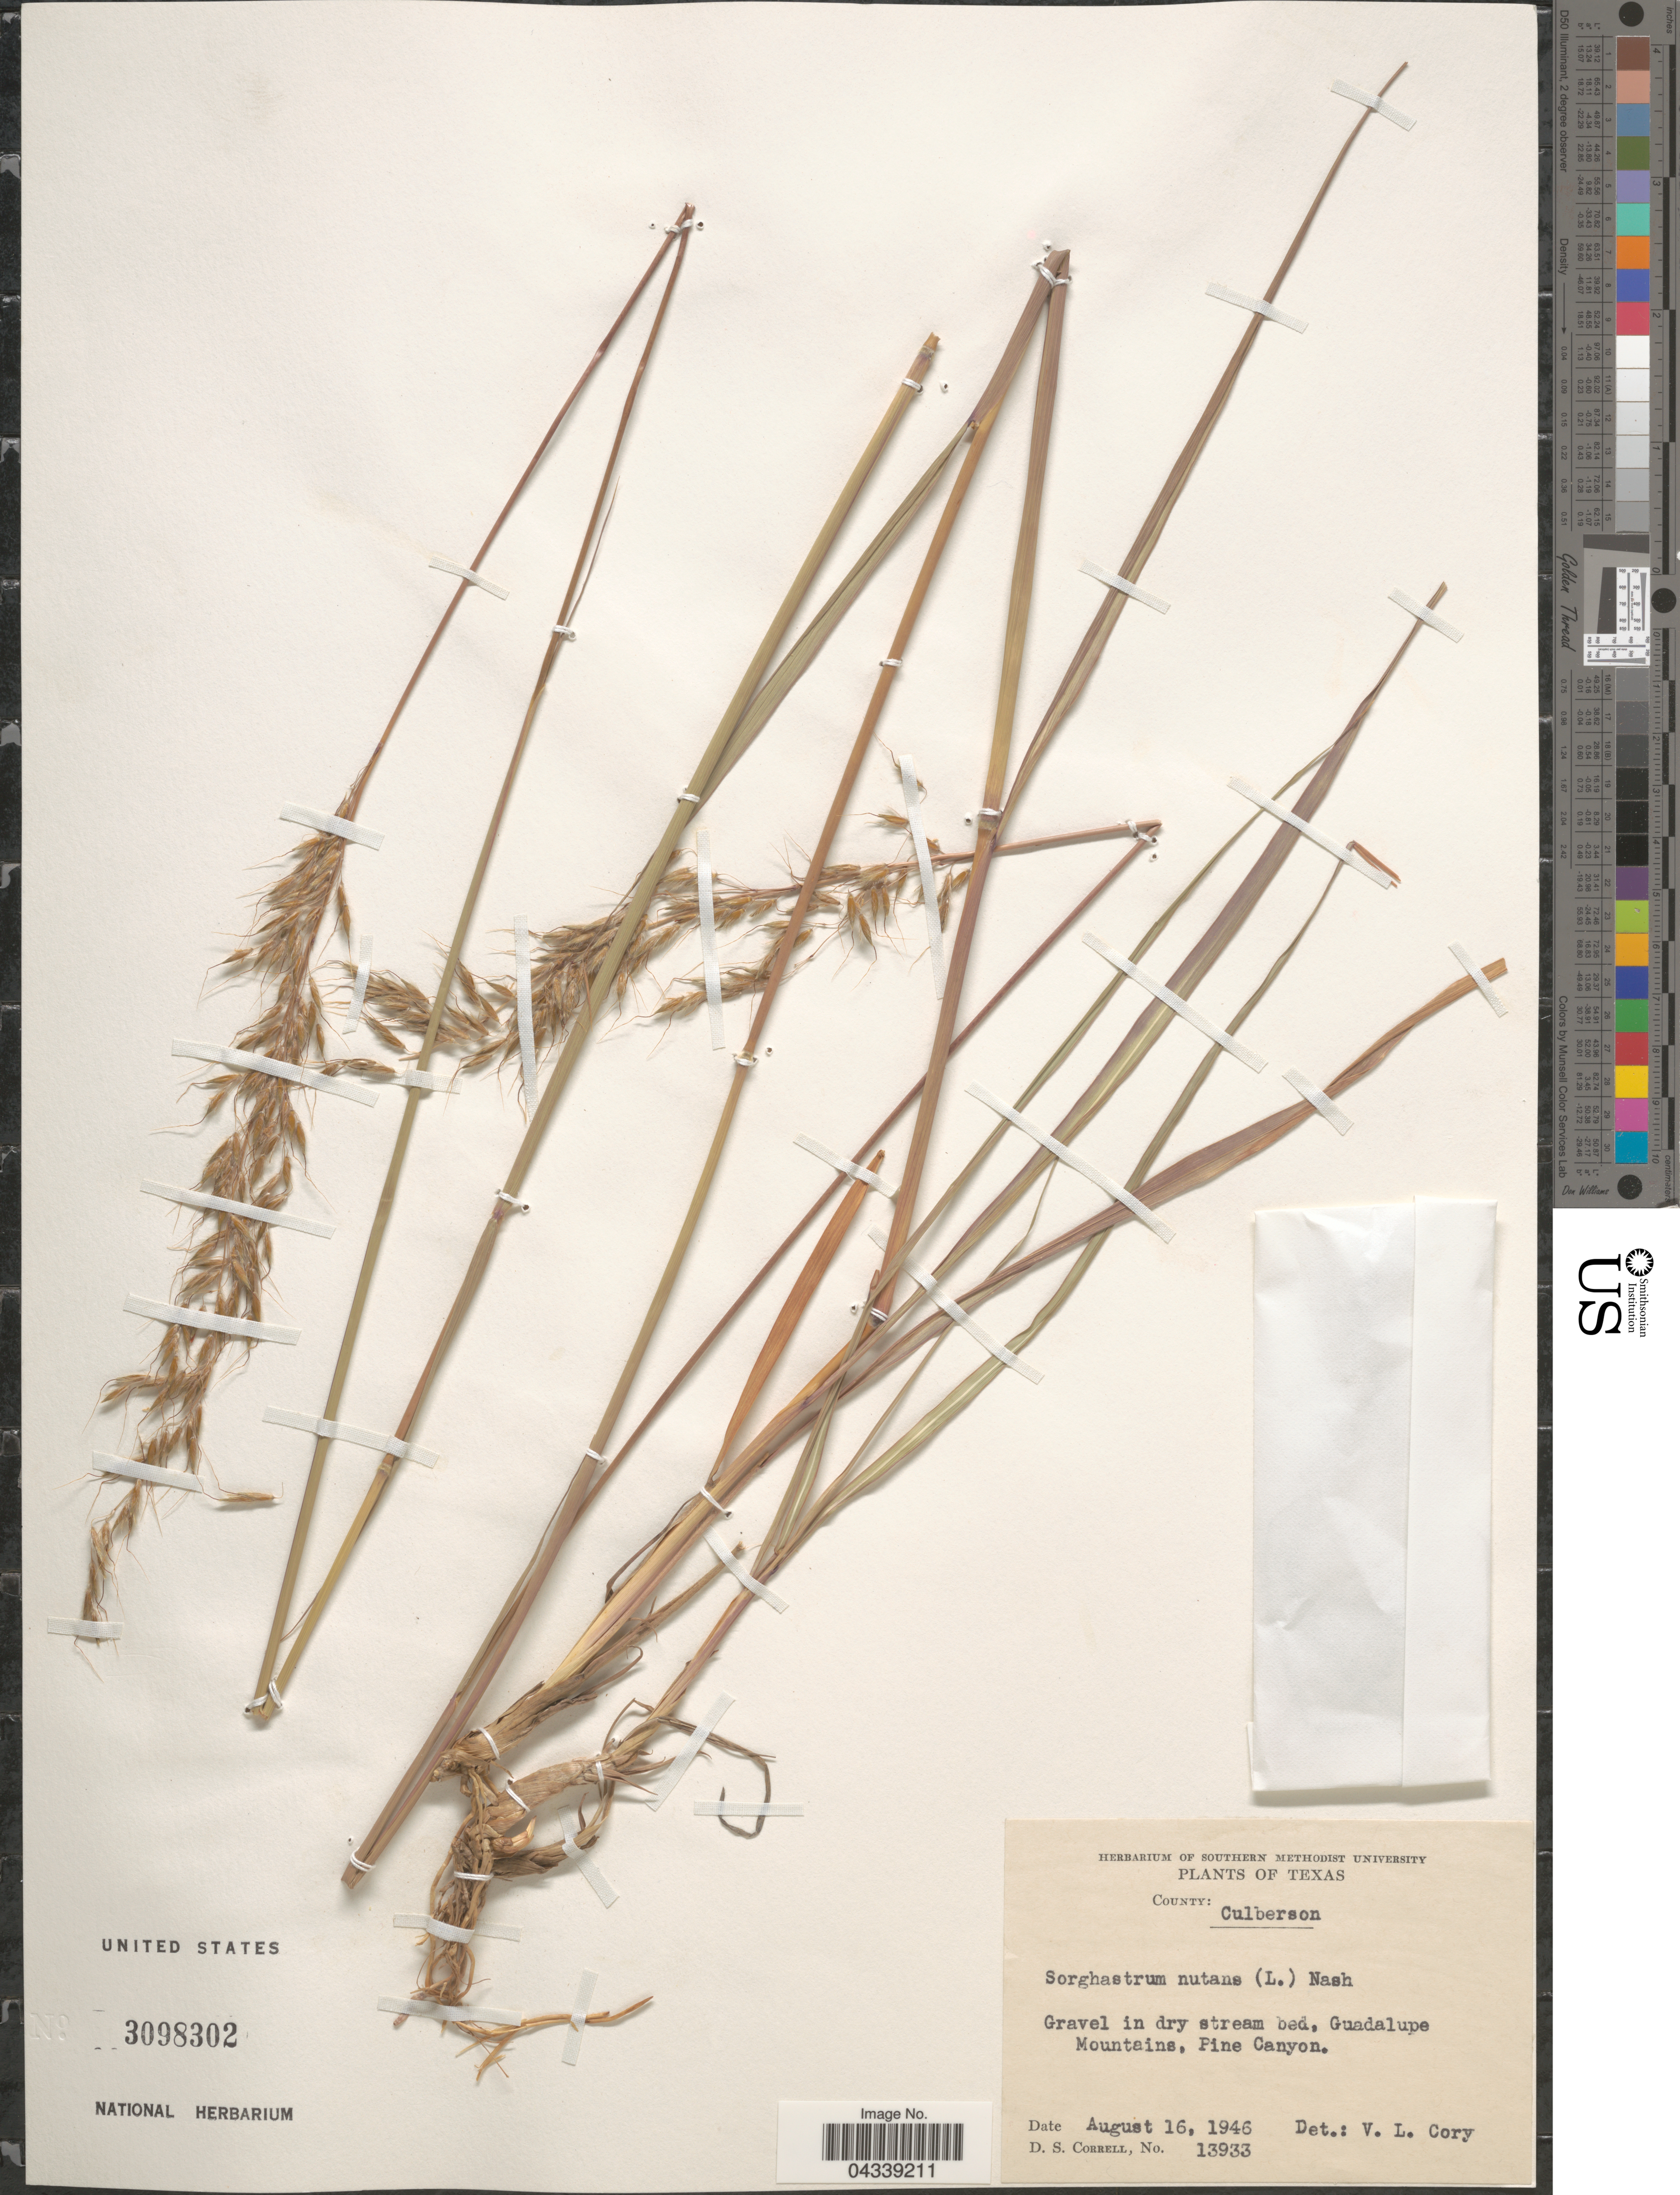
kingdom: Plantae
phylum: Tracheophyta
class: Liliopsida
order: Poales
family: Poaceae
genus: Sorghastrum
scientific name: Sorghastrum nutans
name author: (L.) Nash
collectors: D. S. Correll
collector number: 13933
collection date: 1946-08-16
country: United States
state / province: Texas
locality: County: Culberson. Gravel in dry stream bad, Guadalupe Mountains, Pine Canyon.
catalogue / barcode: US 3098302